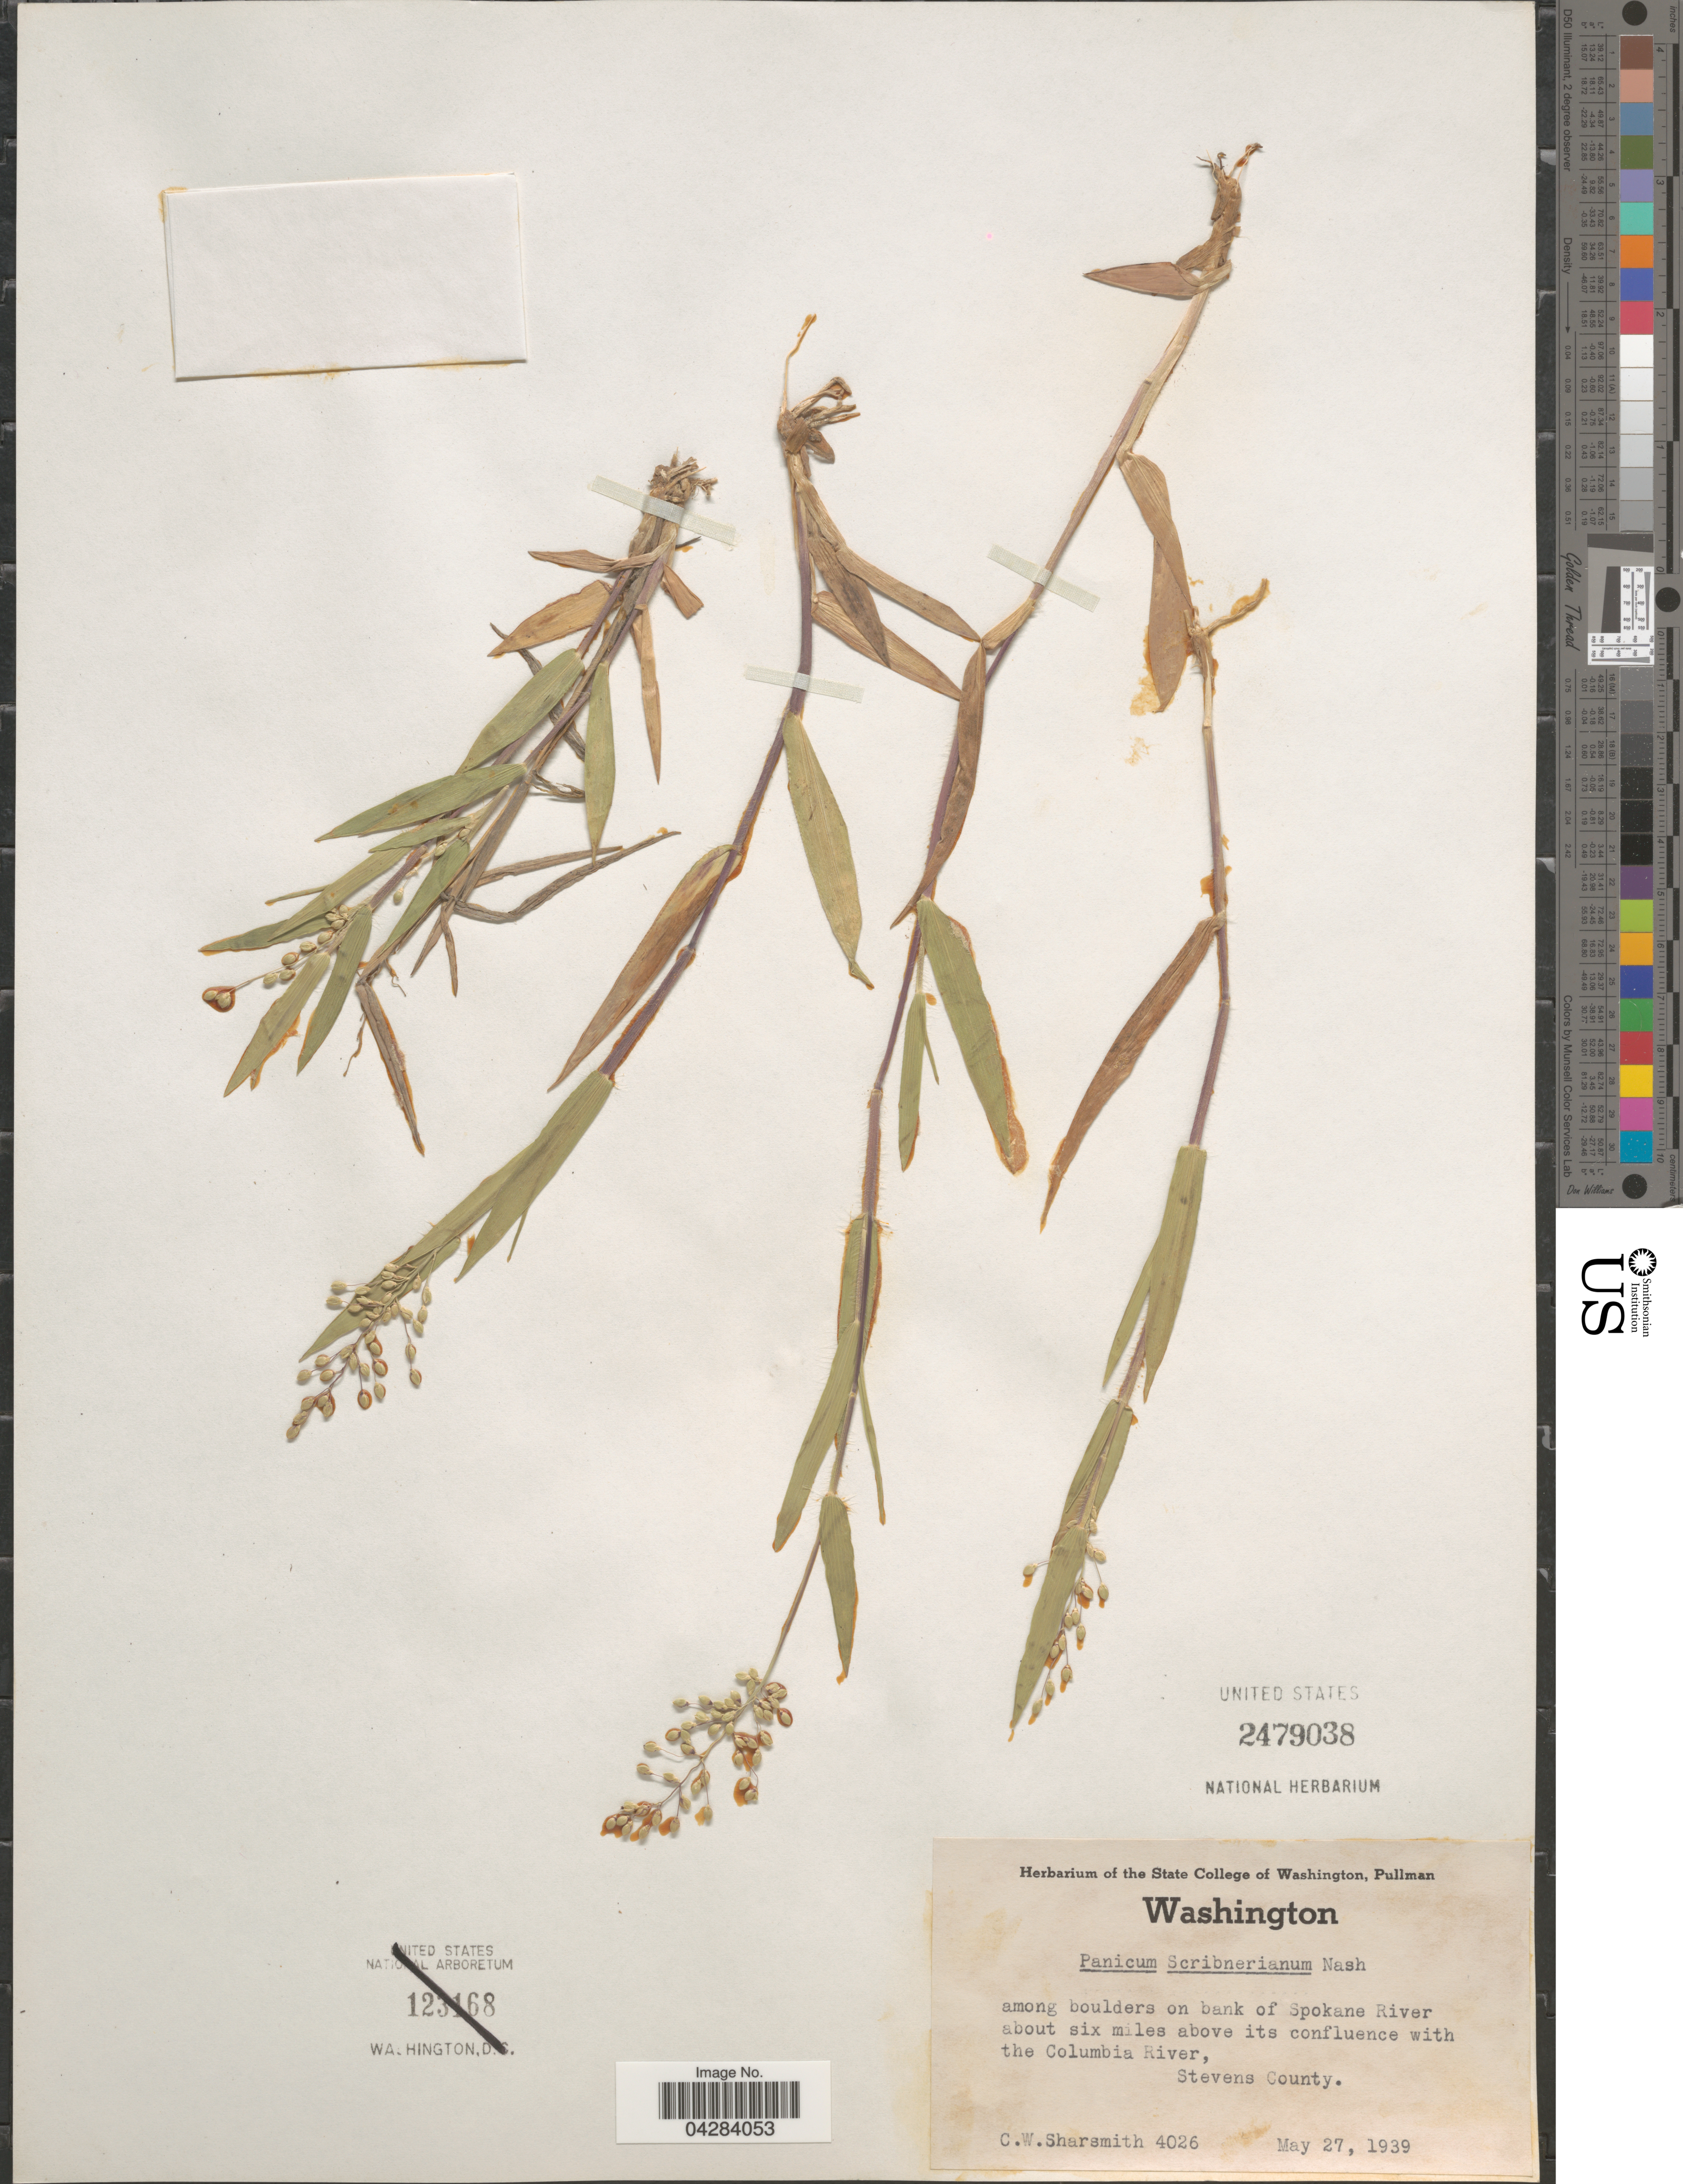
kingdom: Plantae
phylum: Tracheophyta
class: Liliopsida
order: Poales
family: Poaceae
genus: Dichanthelium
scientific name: Dichanthelium oligosanthes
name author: (Schult.) Gould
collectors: C. Sharsmith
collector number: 4026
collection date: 1939-05-27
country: United States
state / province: Washington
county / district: Spokane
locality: Among boulders on bank of Spokane River about six miles above its confluence with the Columbia River, Stevens County.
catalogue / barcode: US 2479038